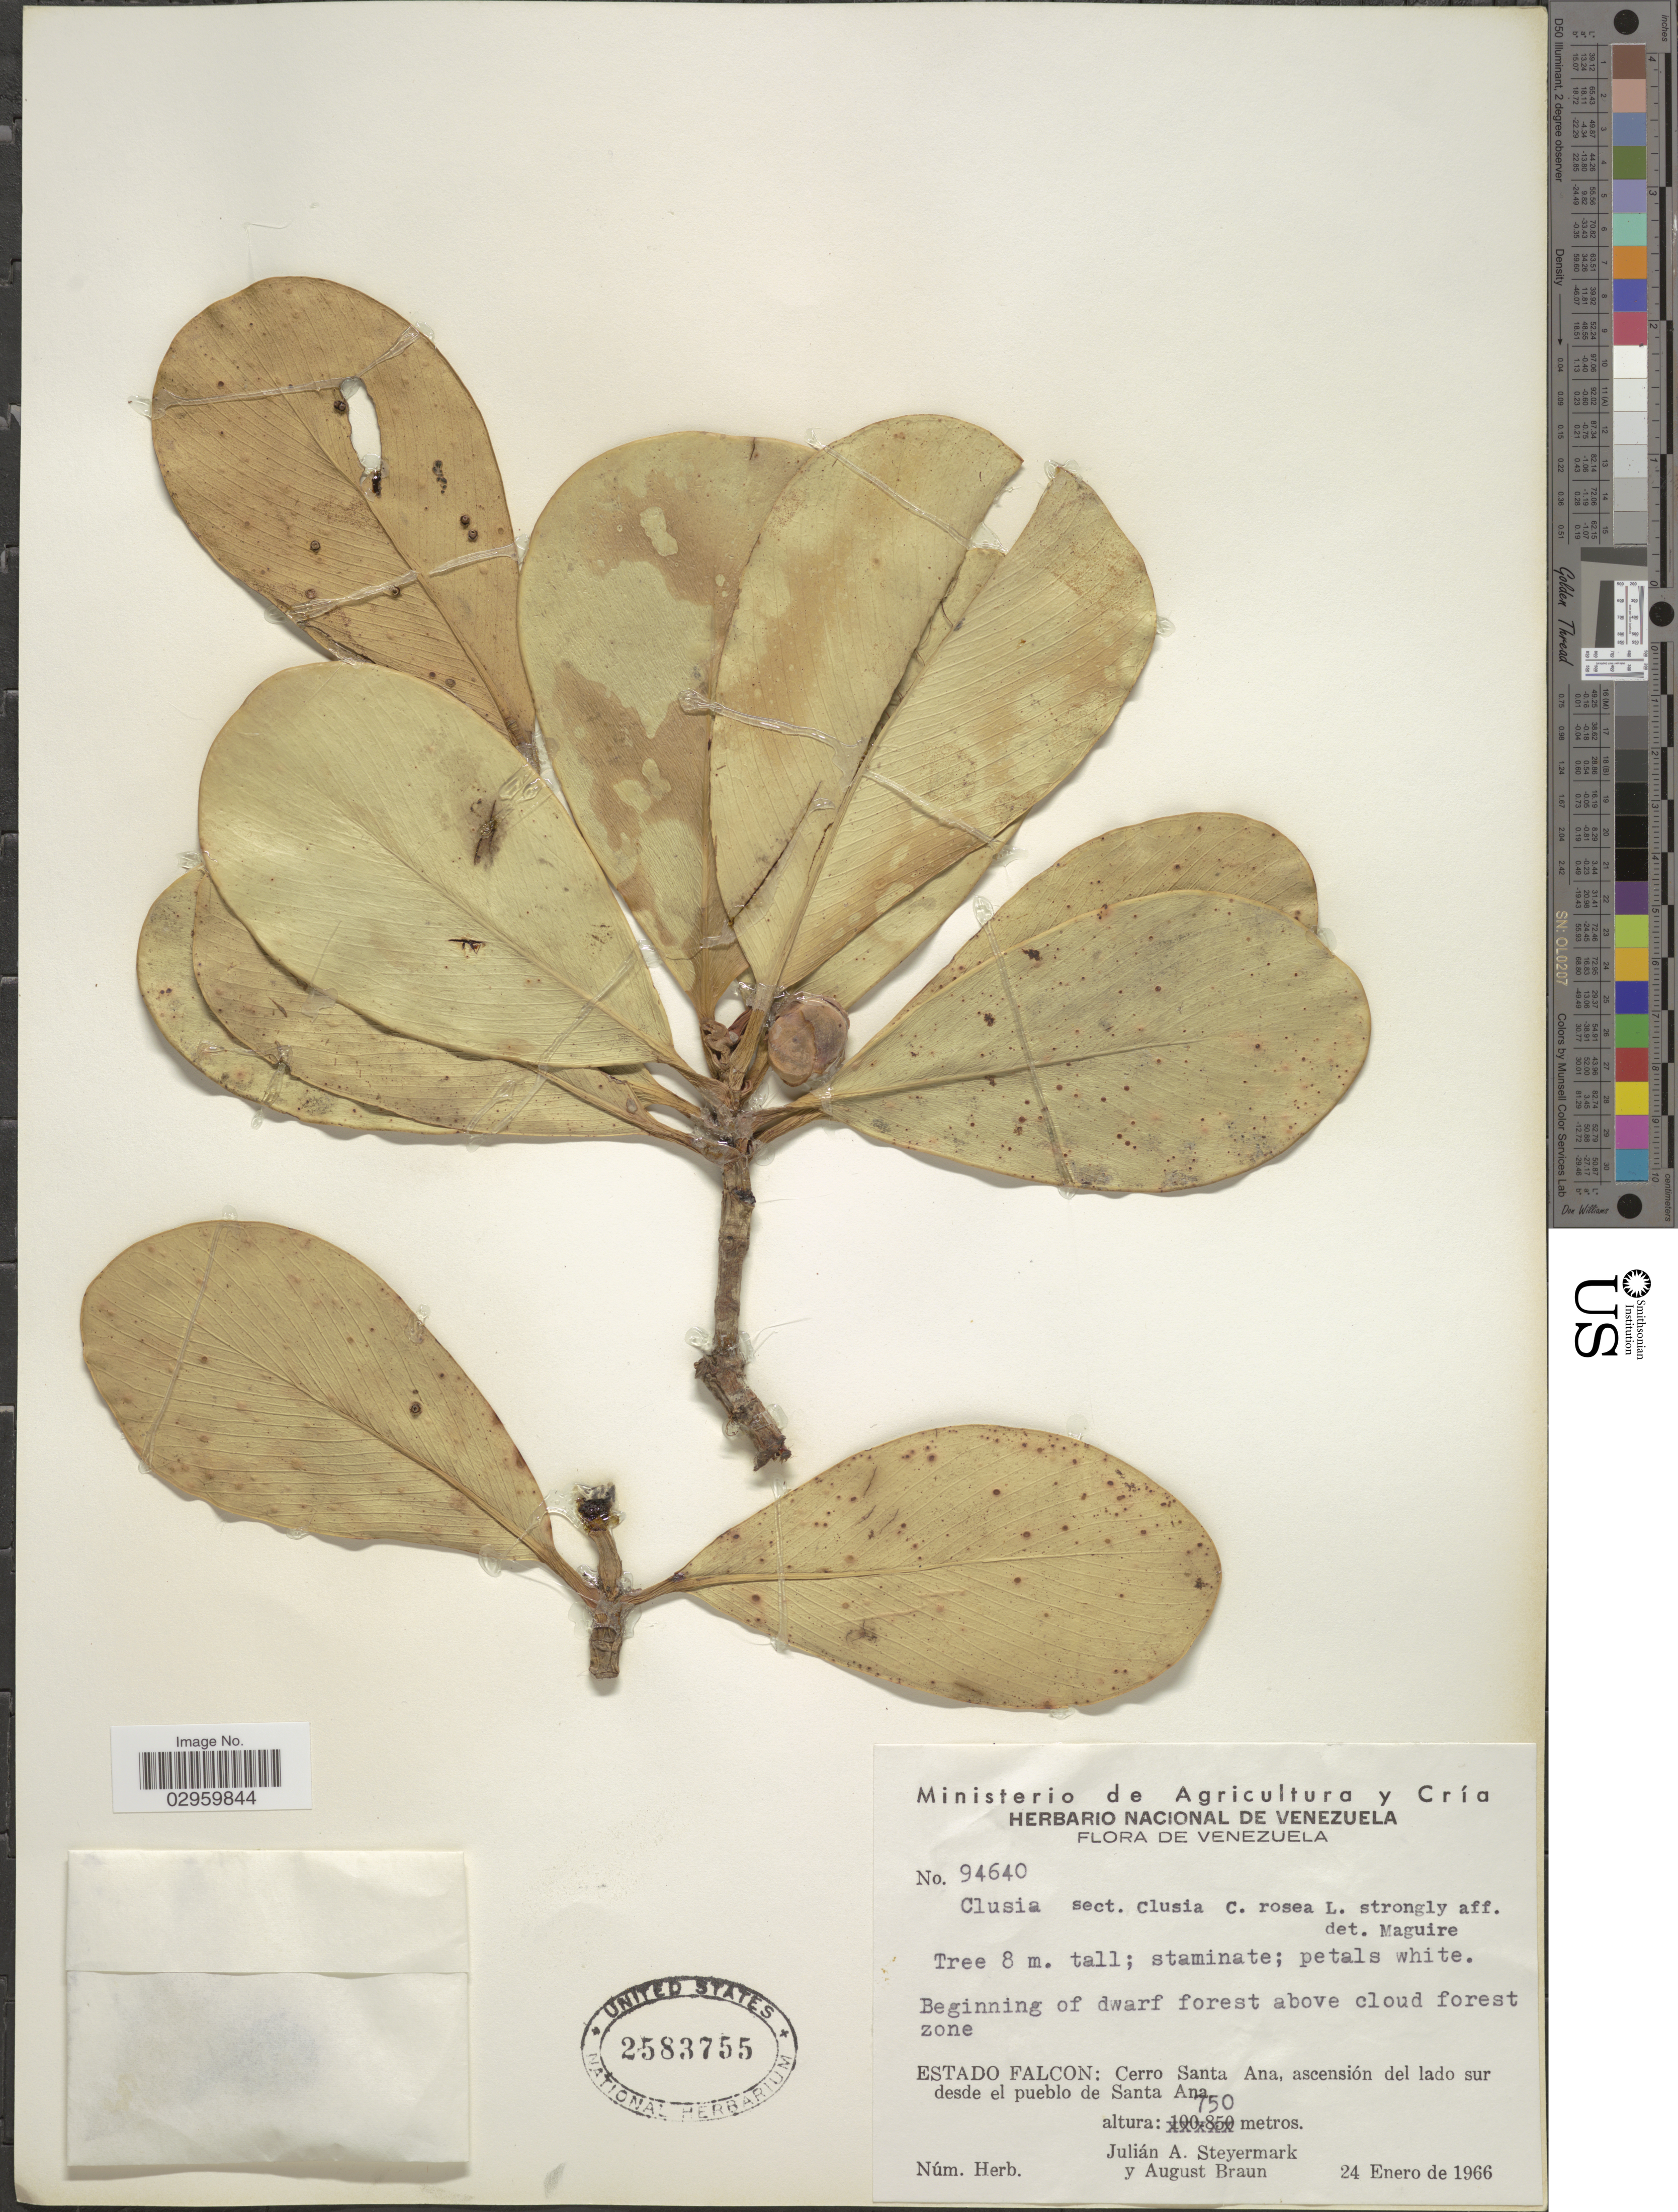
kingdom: Plantae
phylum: Tracheophyta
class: Magnoliopsida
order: Malpighiales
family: Clusiaceae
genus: Clusia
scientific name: Clusia sp.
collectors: J. Steyermark & A. Braun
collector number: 94640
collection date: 1966-01-24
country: Venezuela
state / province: Falcón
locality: Cerro Santa Ana, ascensión del lado sur desde el pueblo de Santa Ana.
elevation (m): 750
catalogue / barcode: US 2583755